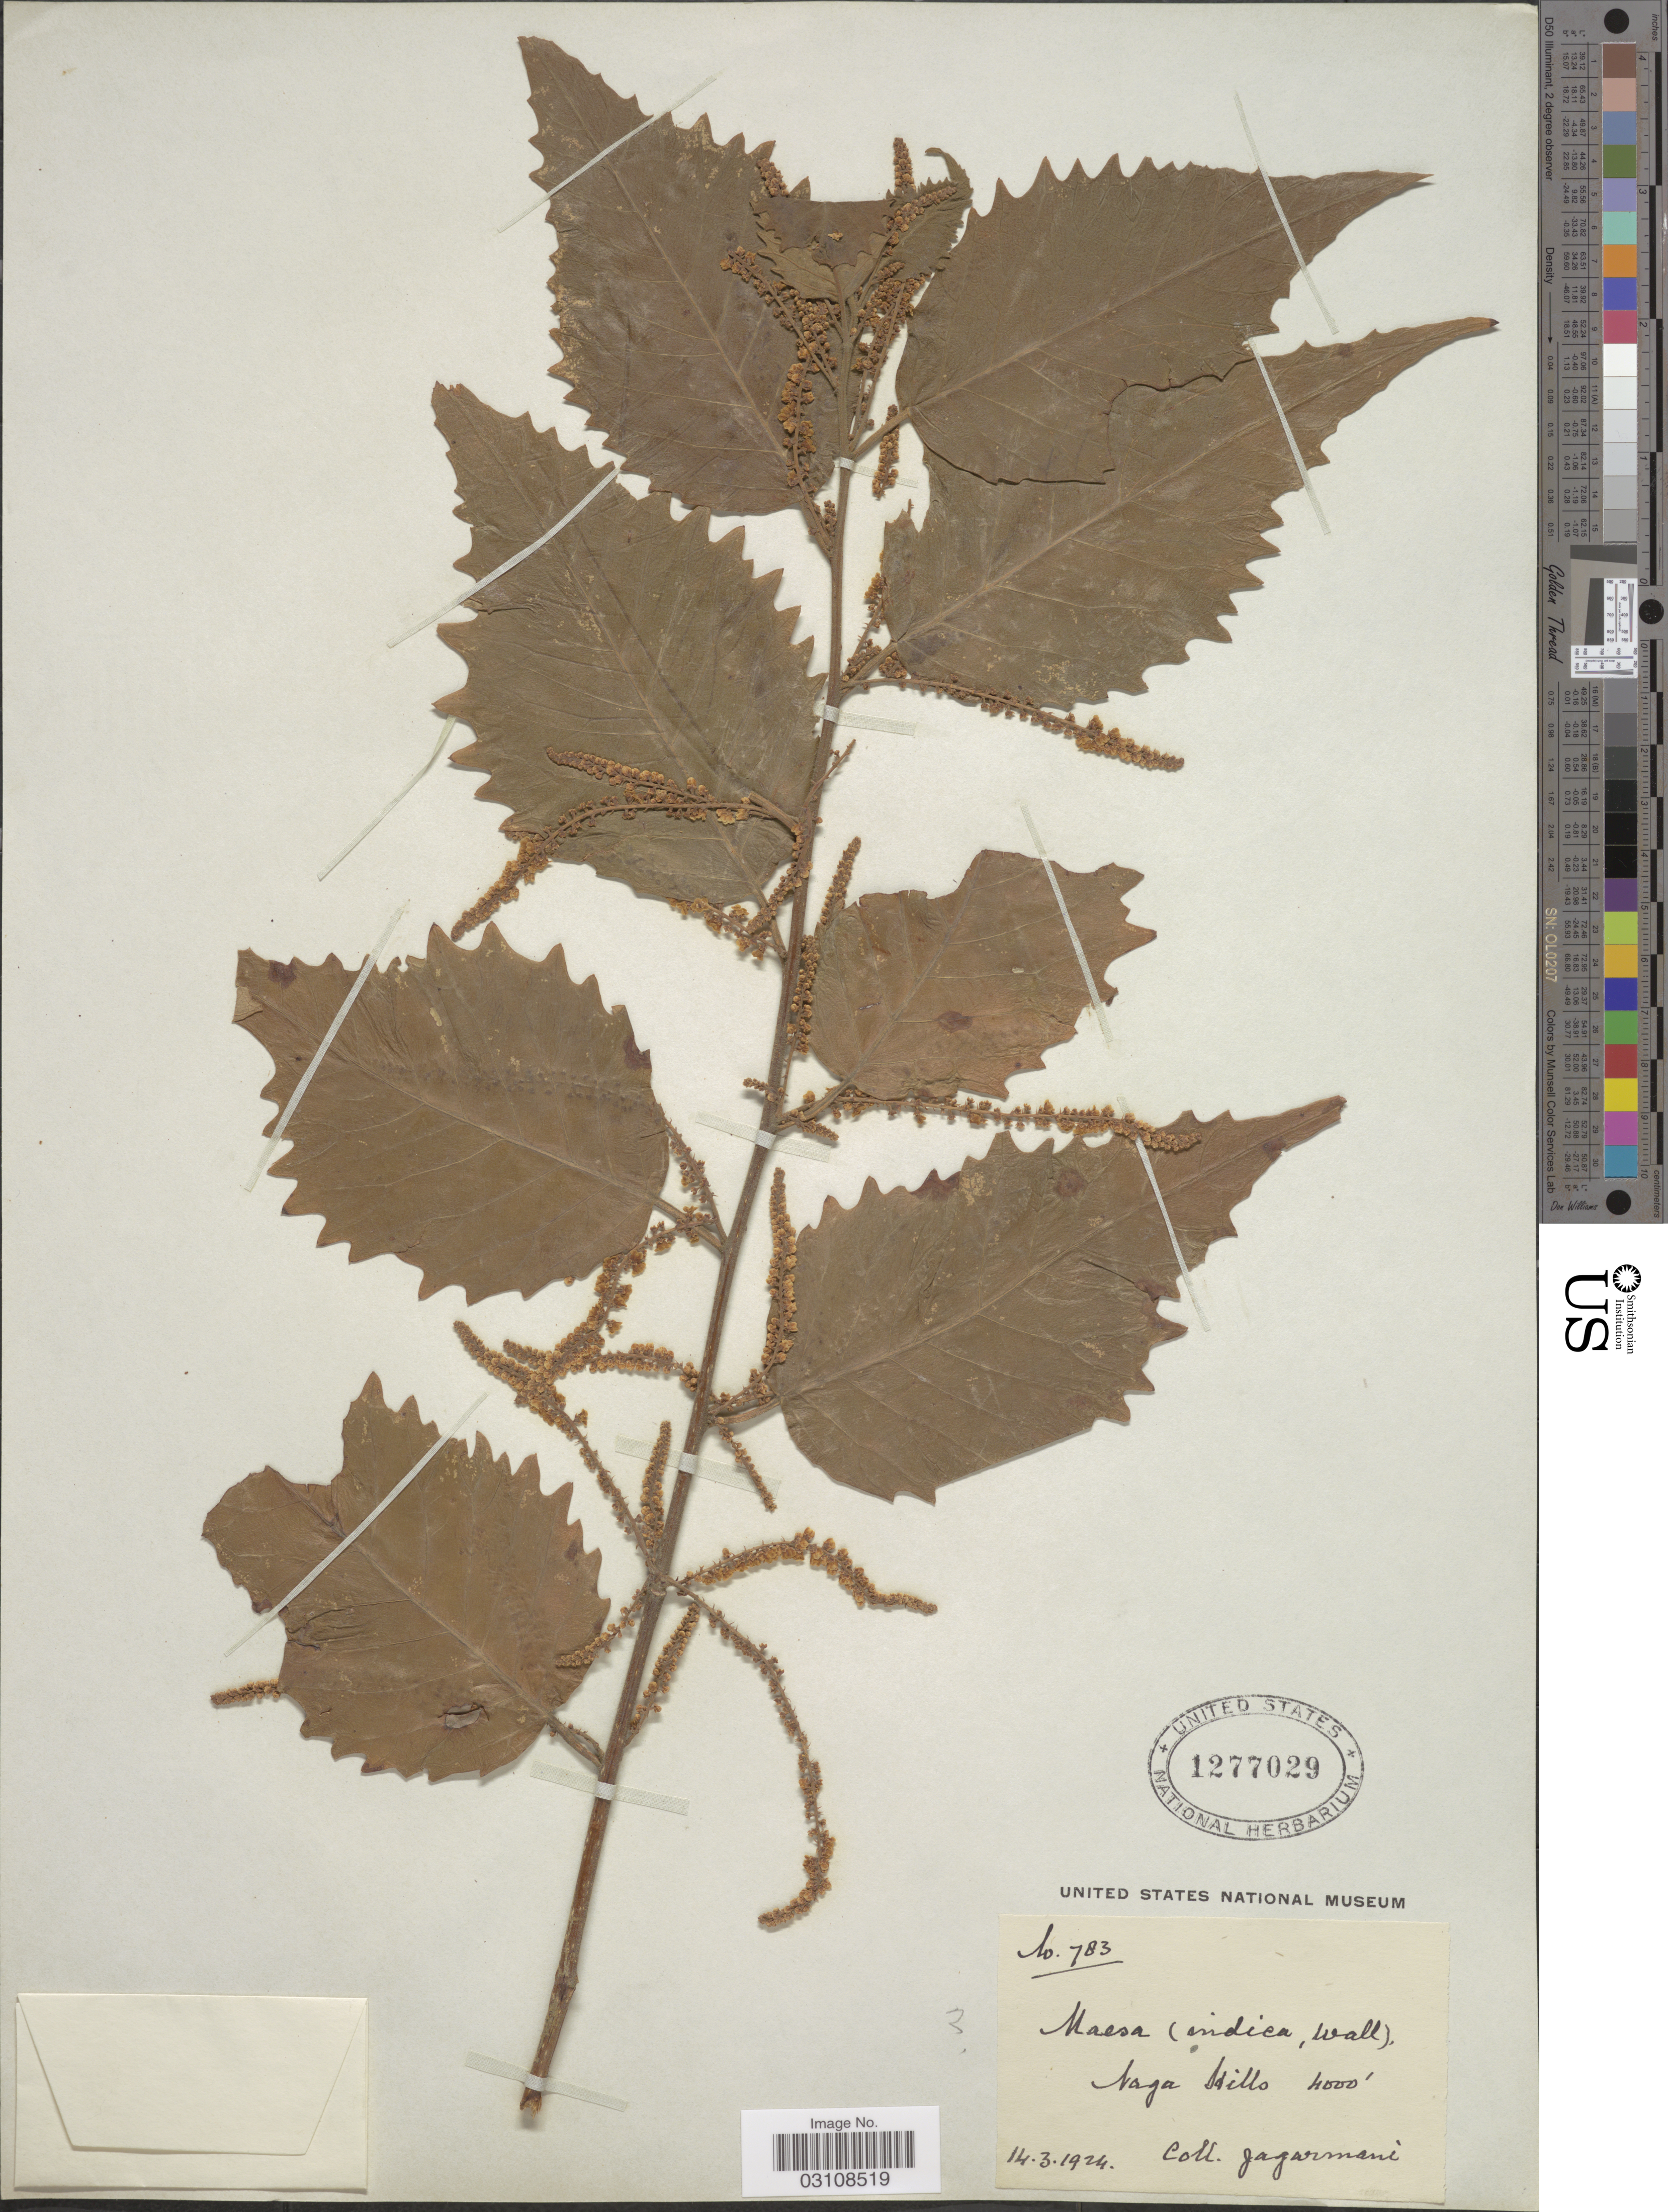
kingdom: Plantae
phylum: Tracheophyta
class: Magnoliopsida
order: Ericales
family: Primulaceae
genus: Maesa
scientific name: Maesa indica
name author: (Roxb.) A. DC.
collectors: -. Jagarmani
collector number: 783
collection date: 1924-03-14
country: India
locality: Naga Hills.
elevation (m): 1219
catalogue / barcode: US 1277029